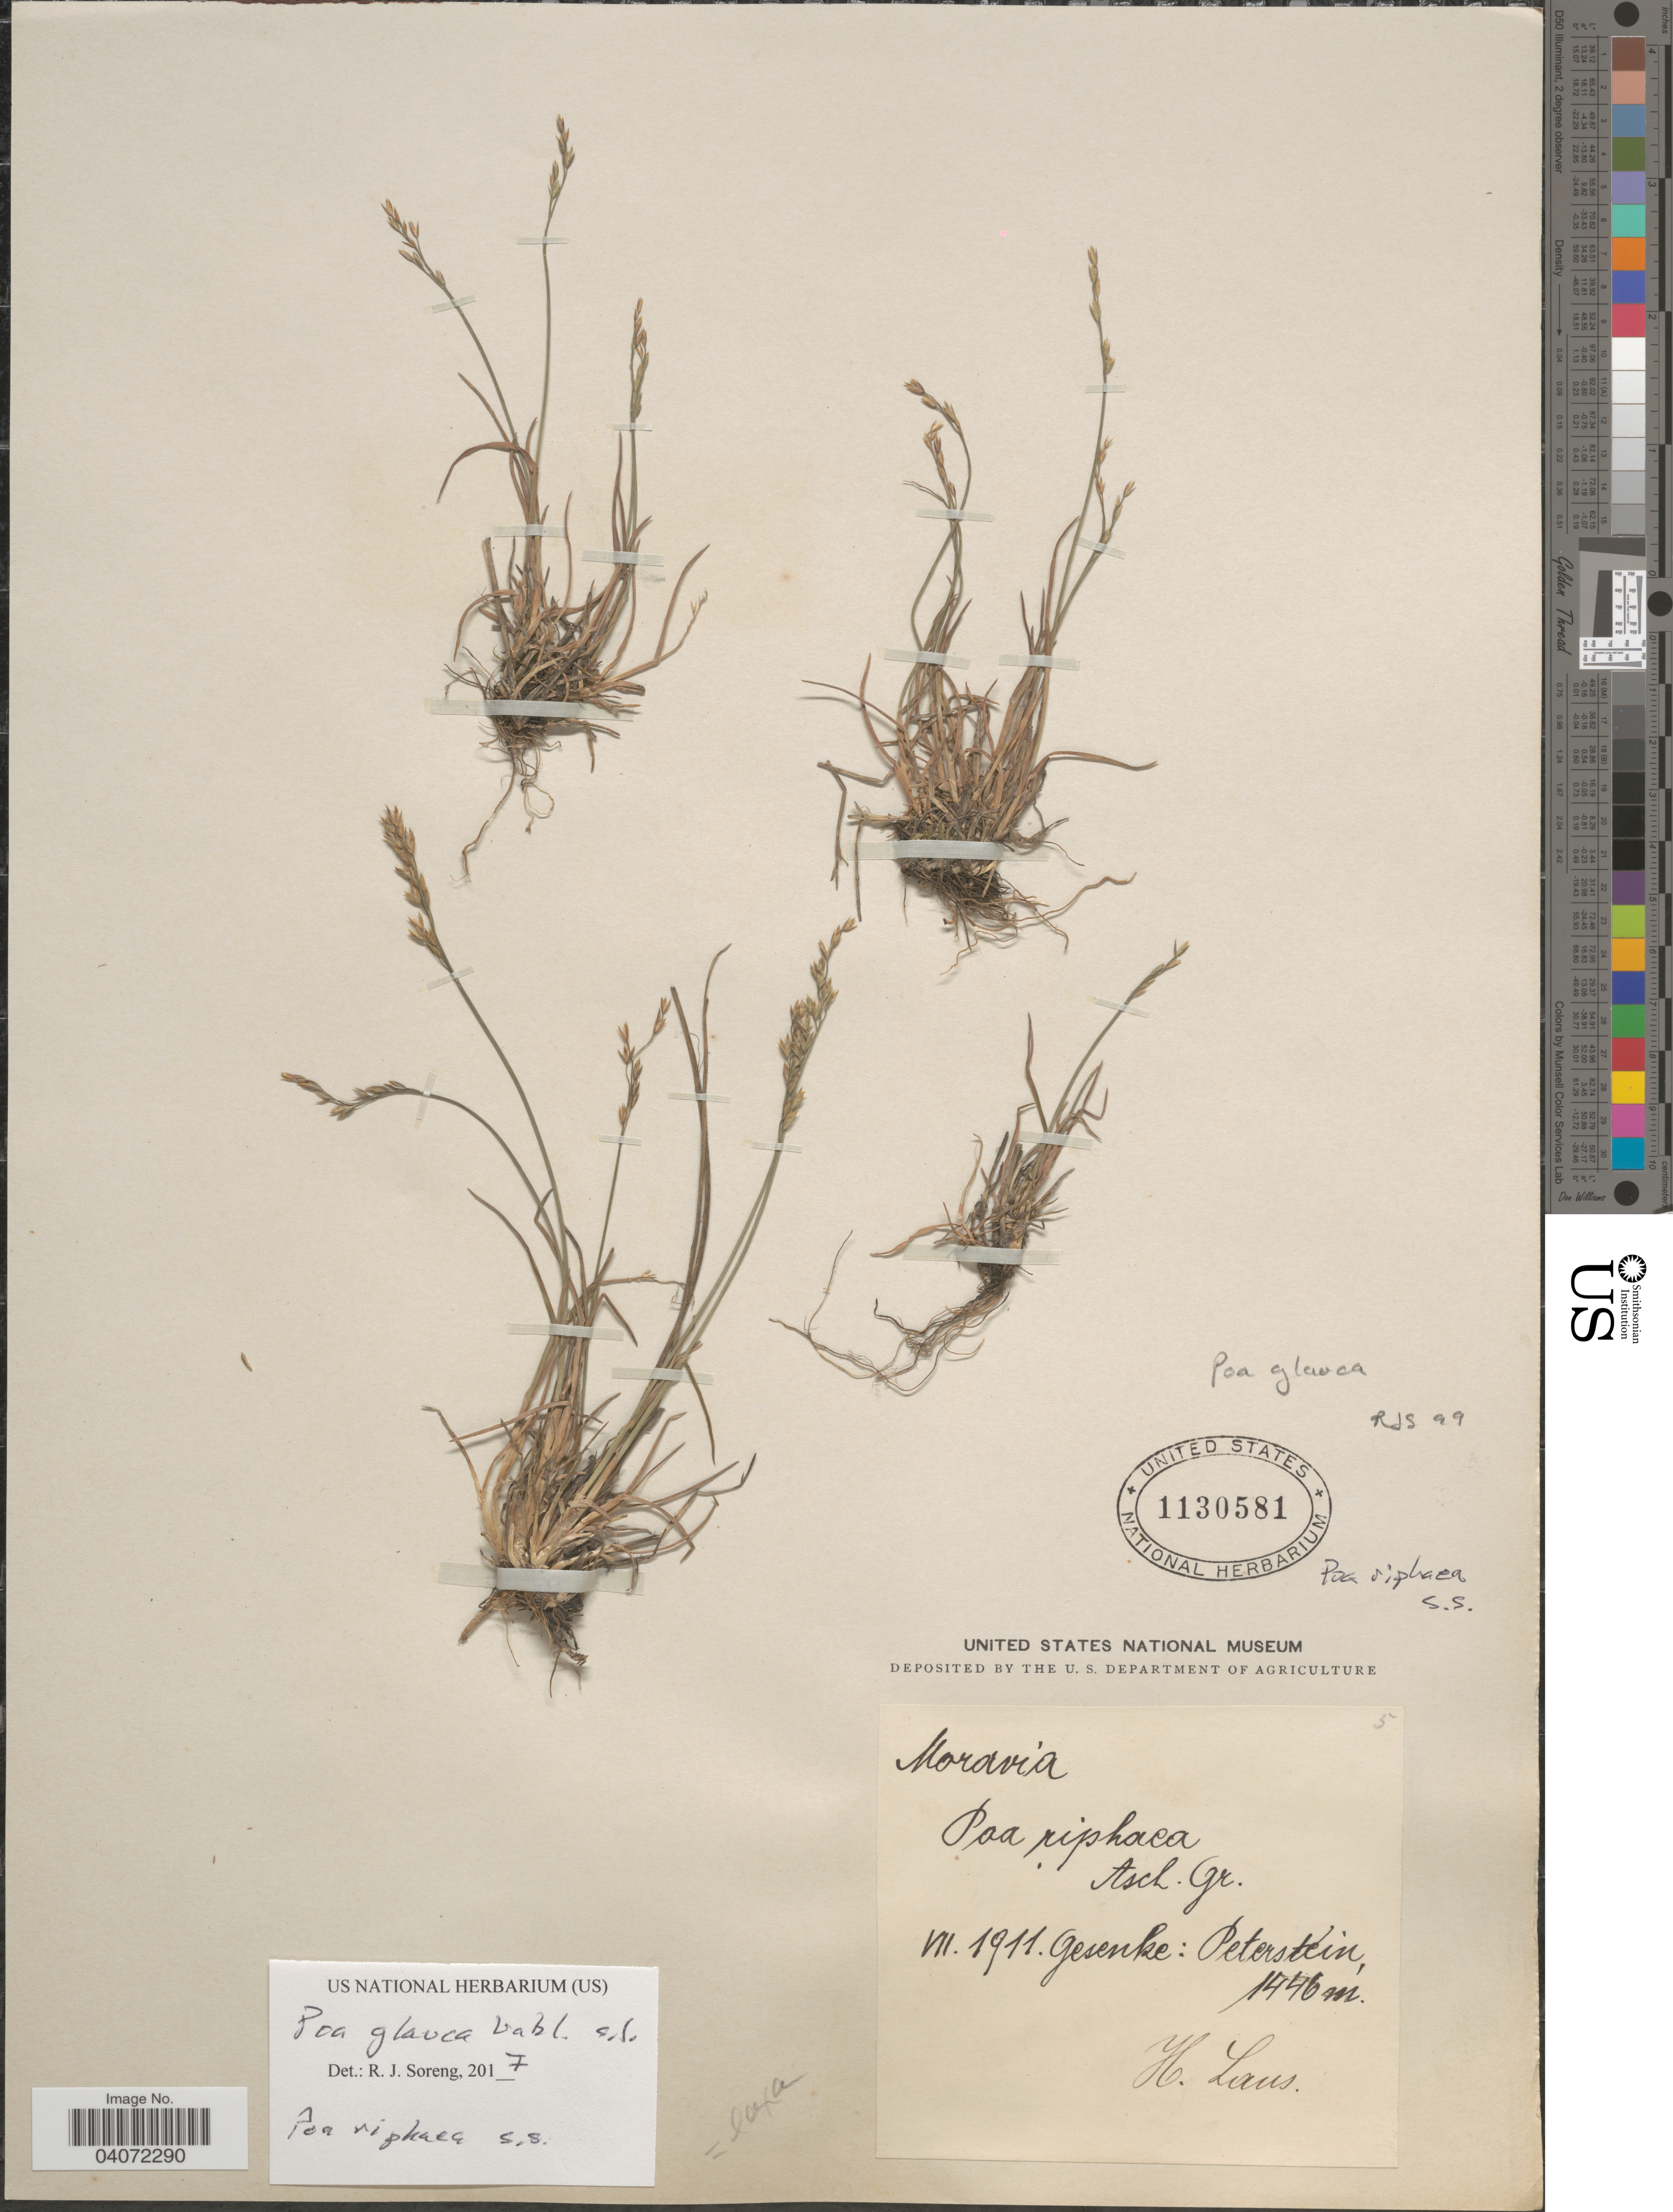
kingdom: Plantae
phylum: Tracheophyta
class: Liliopsida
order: Poales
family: Poaceae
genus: Poa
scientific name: Poa glauca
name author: Vahl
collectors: H. Laus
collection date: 1911-07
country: Czechia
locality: Moravia. Gesenke: Peterstein.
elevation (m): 1446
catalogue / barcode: US 1130581